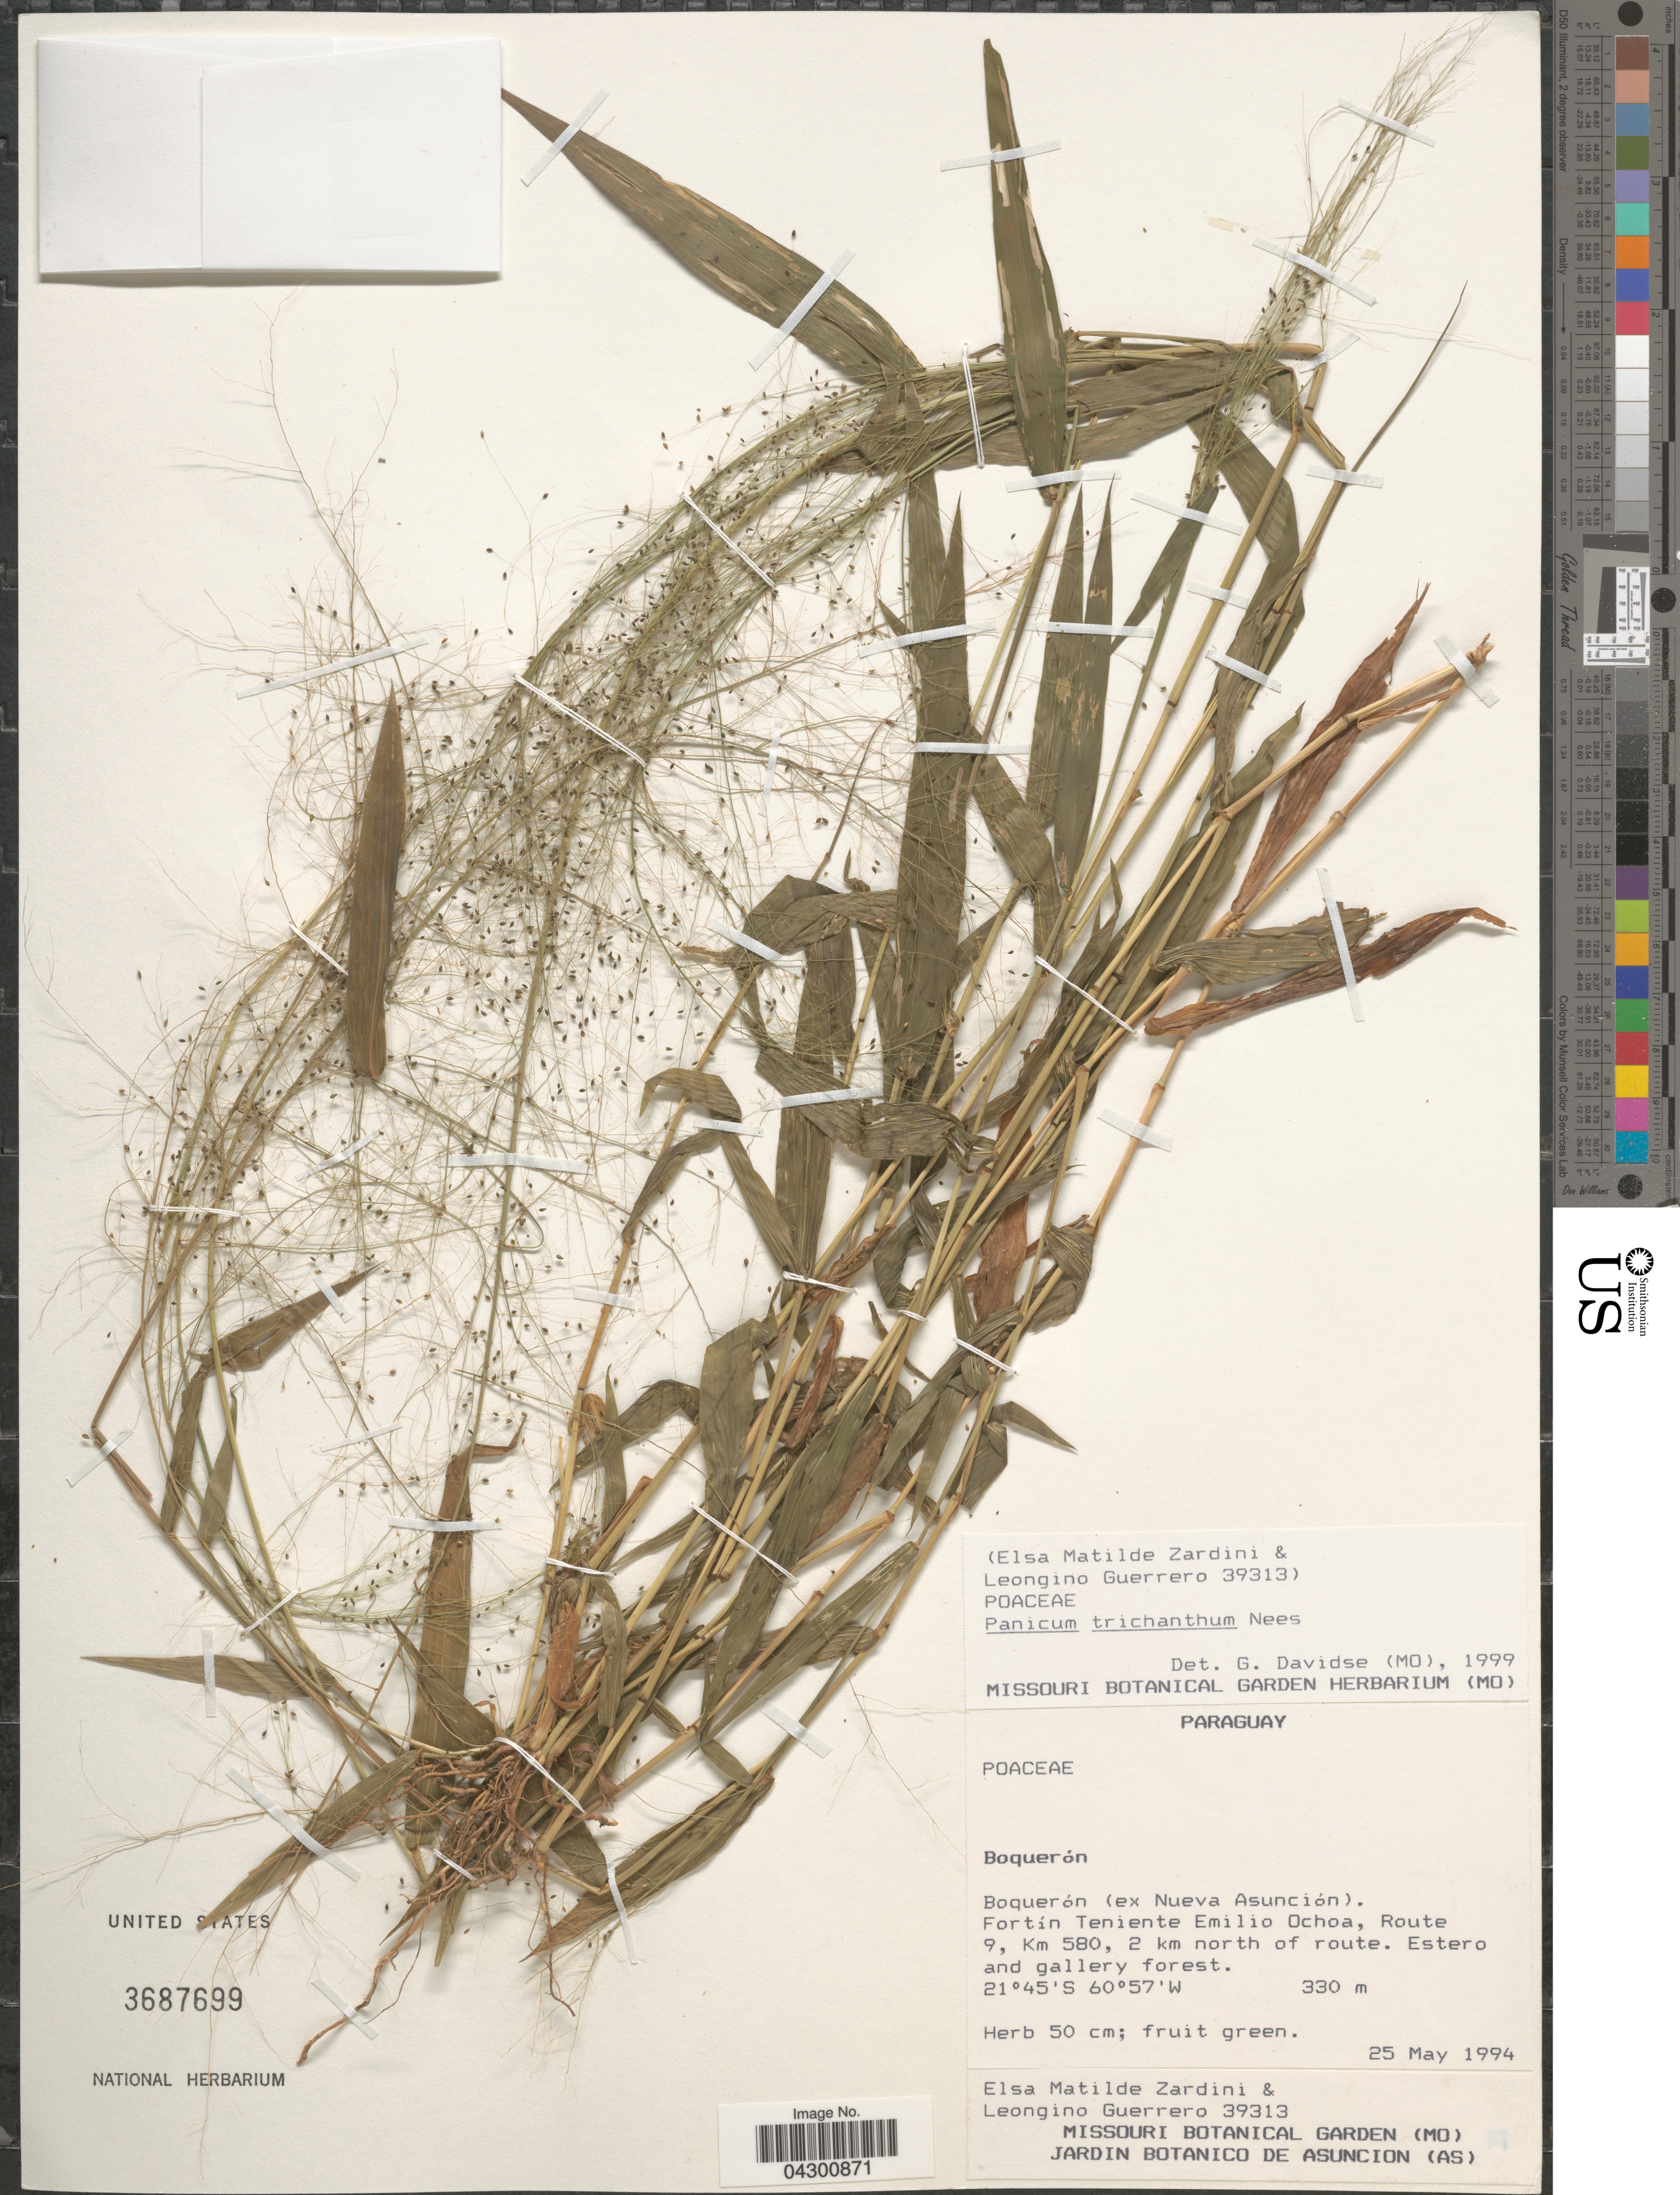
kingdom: Plantae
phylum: Tracheophyta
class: Liliopsida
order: Poales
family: Poaceae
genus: Panicum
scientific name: Panicum trichanthum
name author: Nees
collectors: E. M. Zardini & L. Guerrero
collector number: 39313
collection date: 1994-05-25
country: Paraguay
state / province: Boqueron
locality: Boquerón (ex Nueva Asunción). Fortín Teniente Emilio Ochoca, Route 9, Km 580, 2 km north of route. Estero and gallery forest.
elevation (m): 330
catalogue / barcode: US 3687699